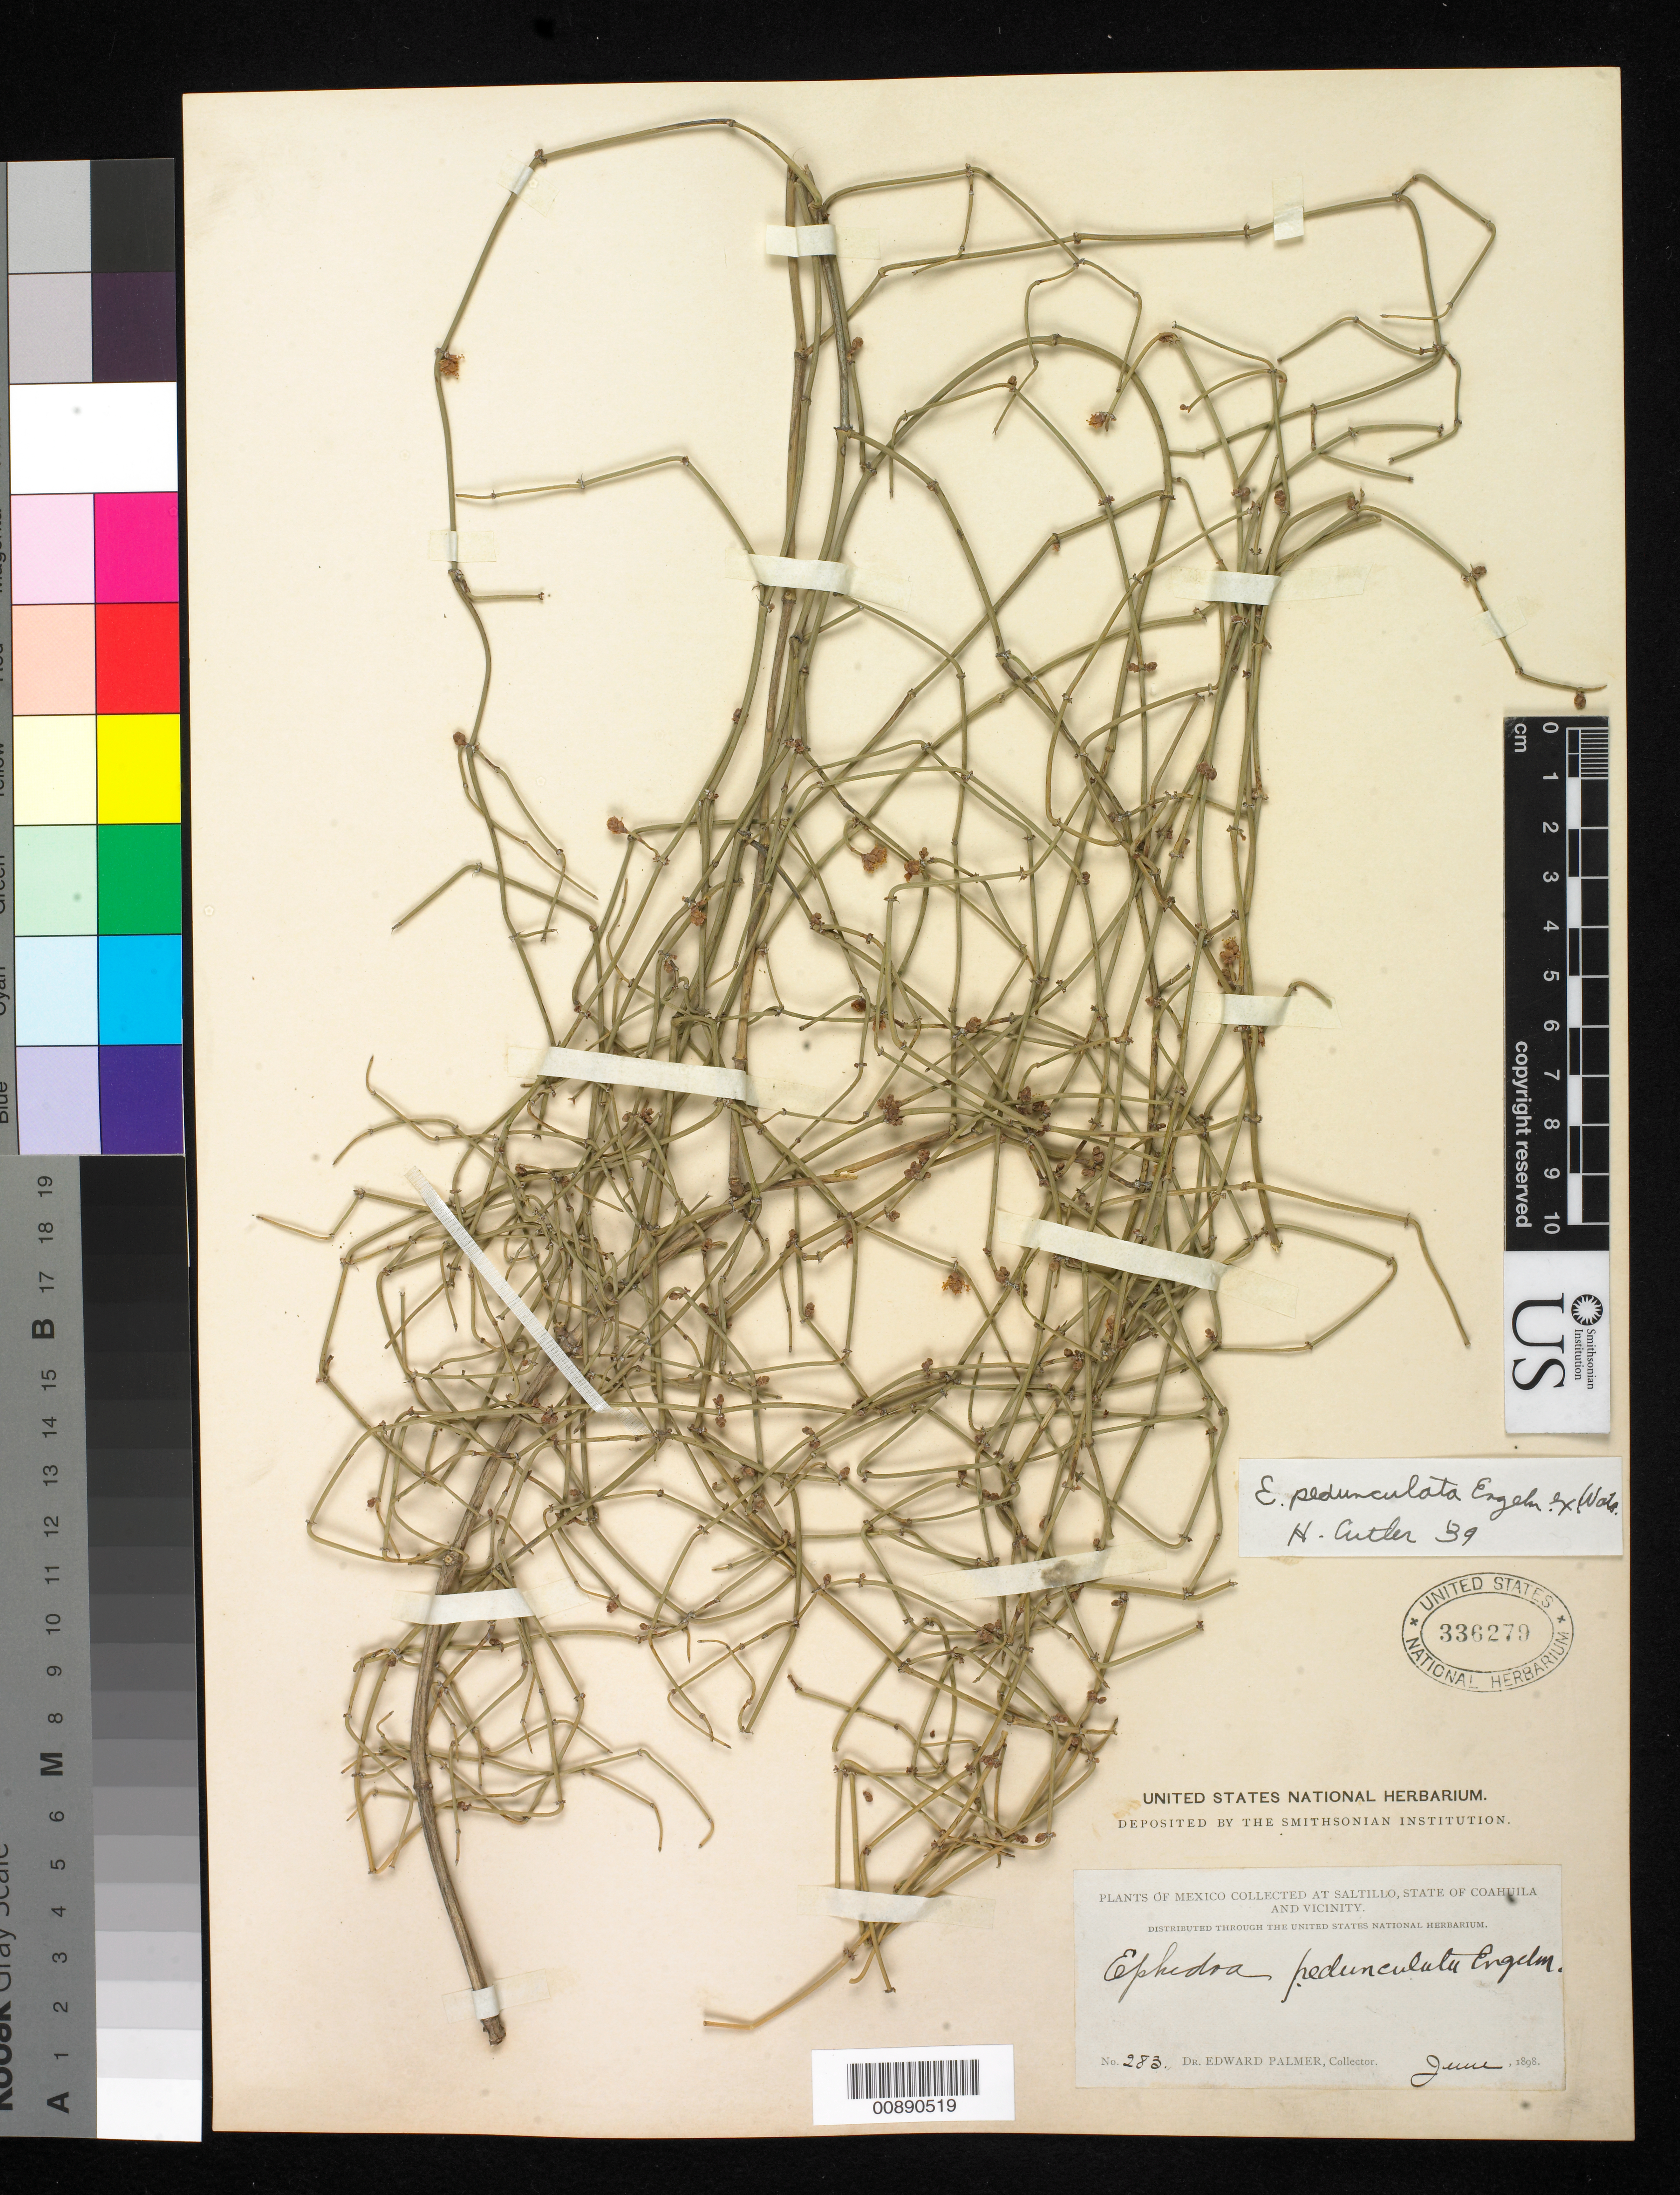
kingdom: Plantae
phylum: Tracheophyta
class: Gnetopsida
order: Ephedrales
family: Ephedraceae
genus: Ephedra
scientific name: Ephedra pedunculata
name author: Engelm. ex S. Watson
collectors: E. Palmer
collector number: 283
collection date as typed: Jun 1898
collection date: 1898-06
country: Mexico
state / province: Coahuila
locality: Saltillo, Coahuila and vicinity.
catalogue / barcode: US 336279